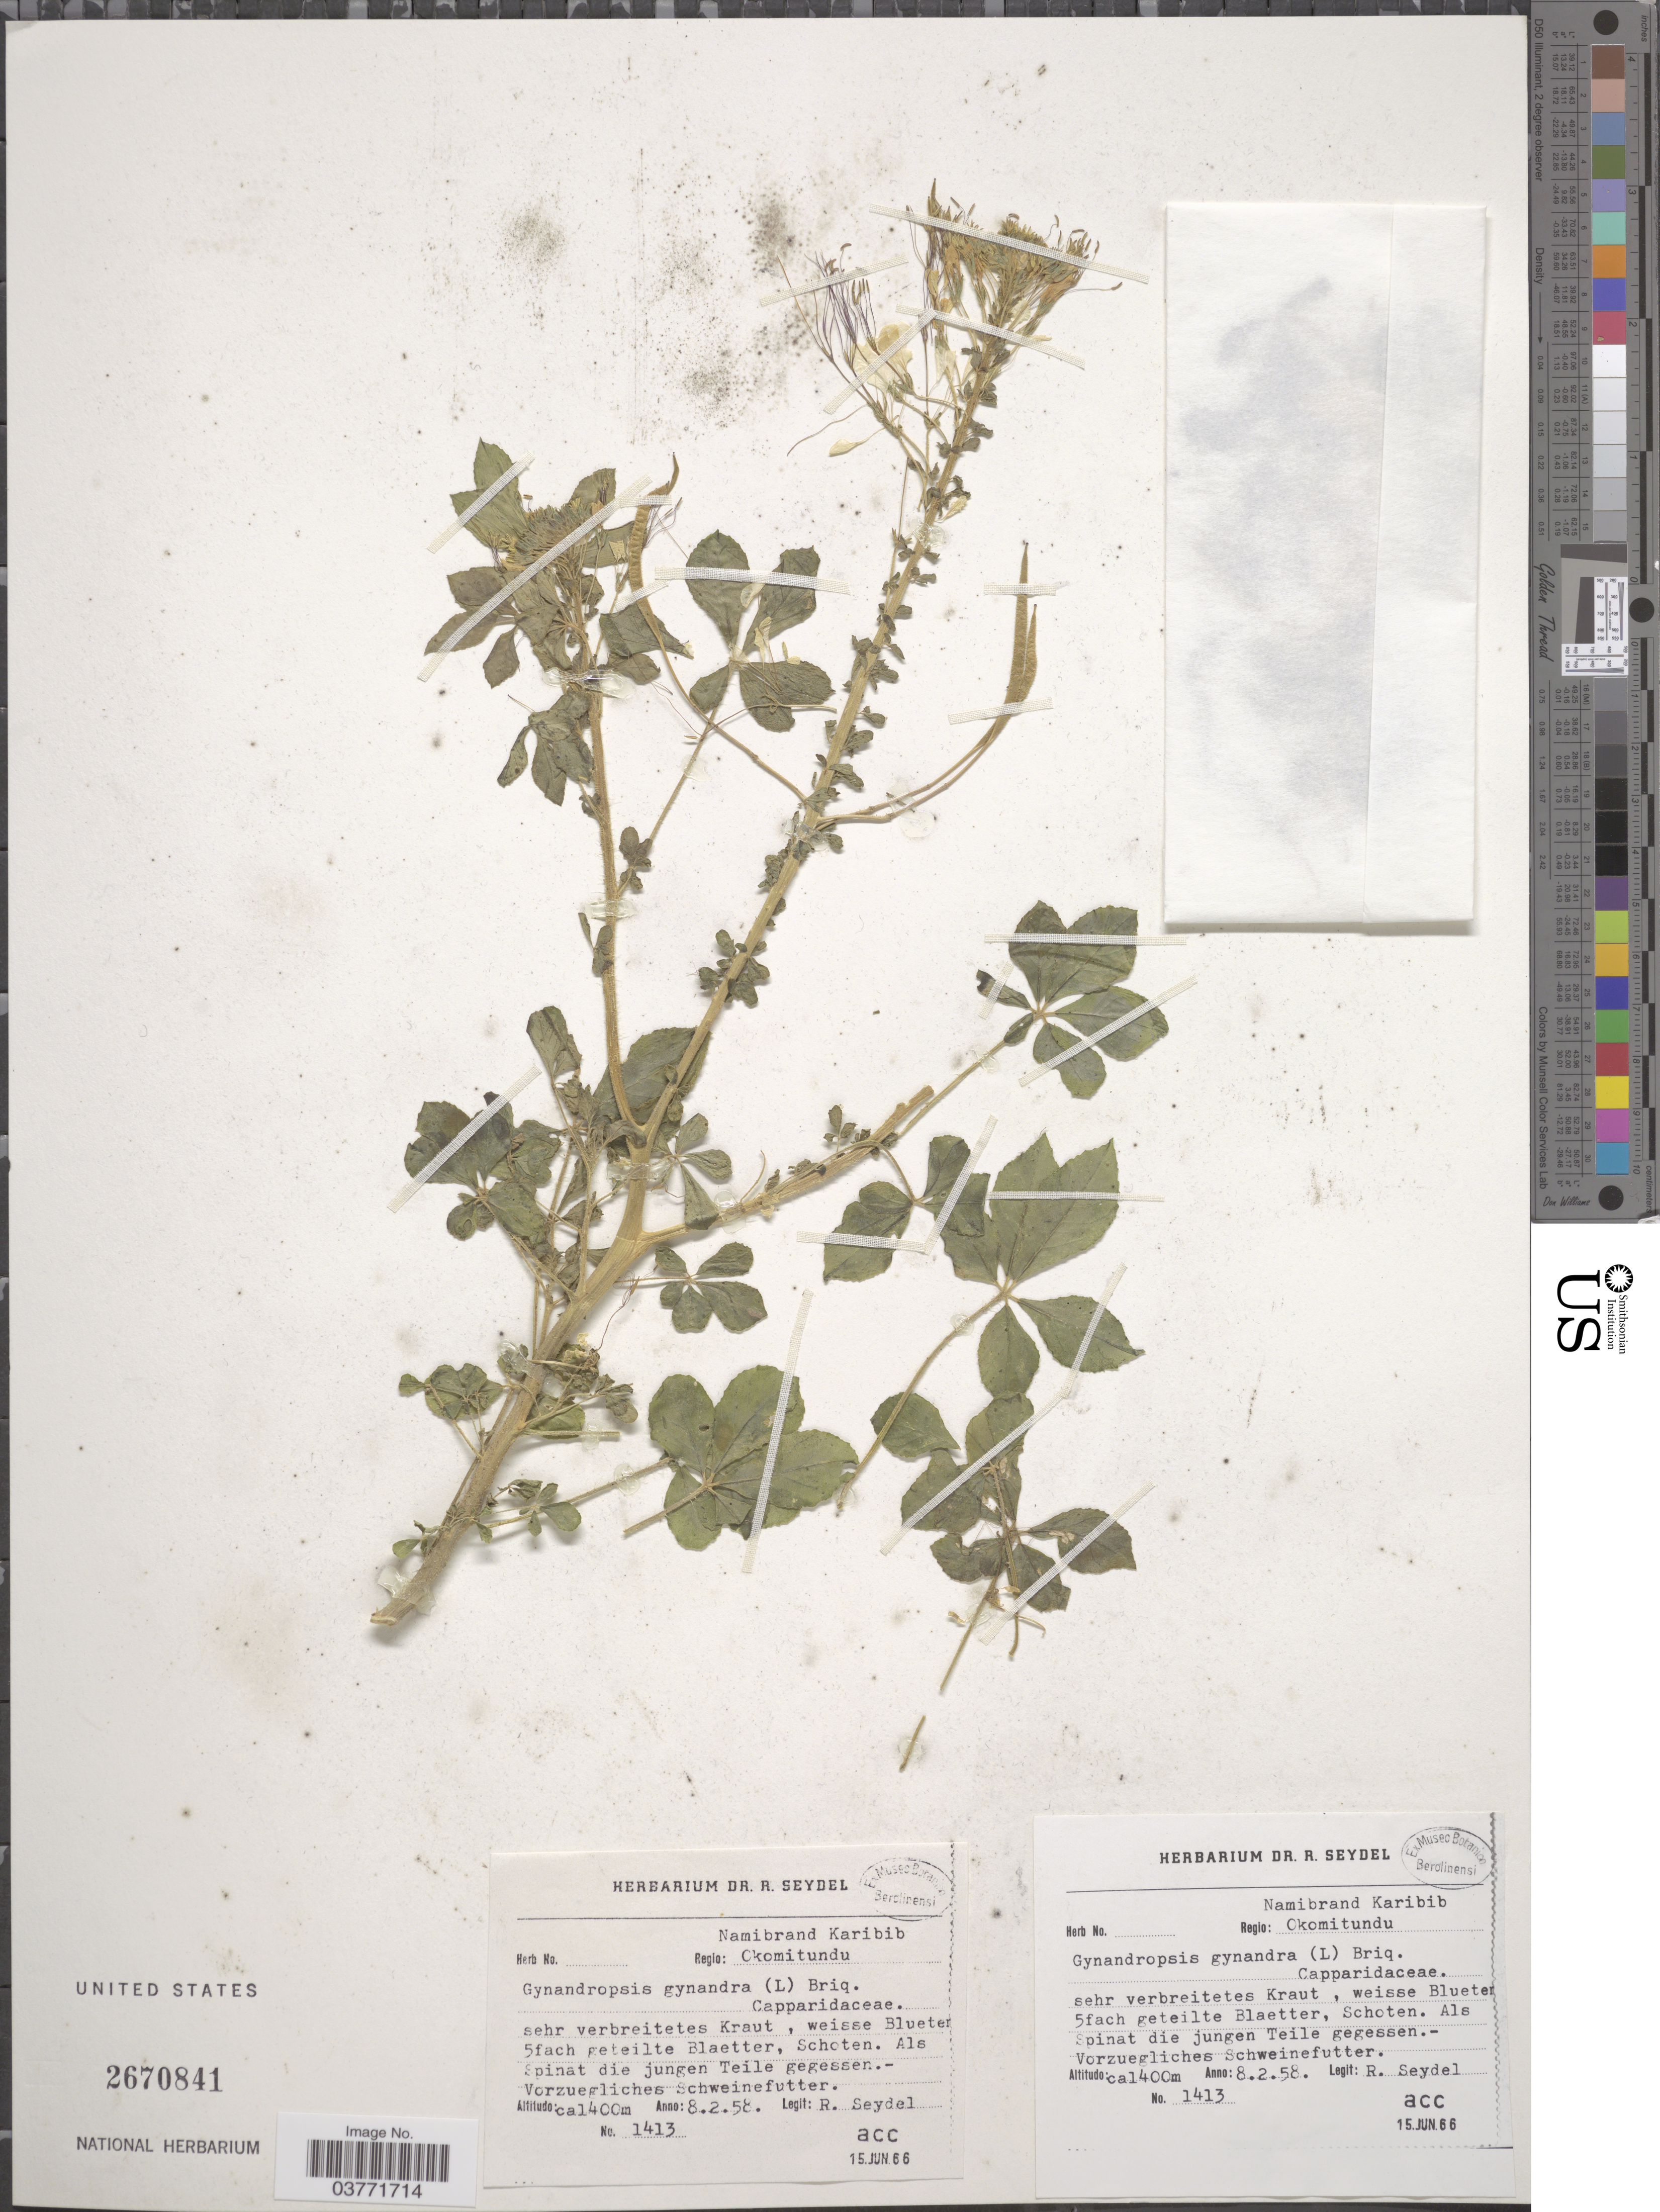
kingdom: Plantae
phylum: Tracheophyta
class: Magnoliopsida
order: Brassicales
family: Cleomaceae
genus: Gynandropsis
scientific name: Gynandropsis gynandra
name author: (L.) Briq.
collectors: R. Seydel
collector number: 1413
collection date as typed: Transcribed d/m/y: 8/2/58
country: Namibia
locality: Regio: Namibrand Karibib Okomitundu.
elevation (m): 1400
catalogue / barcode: US 2670841